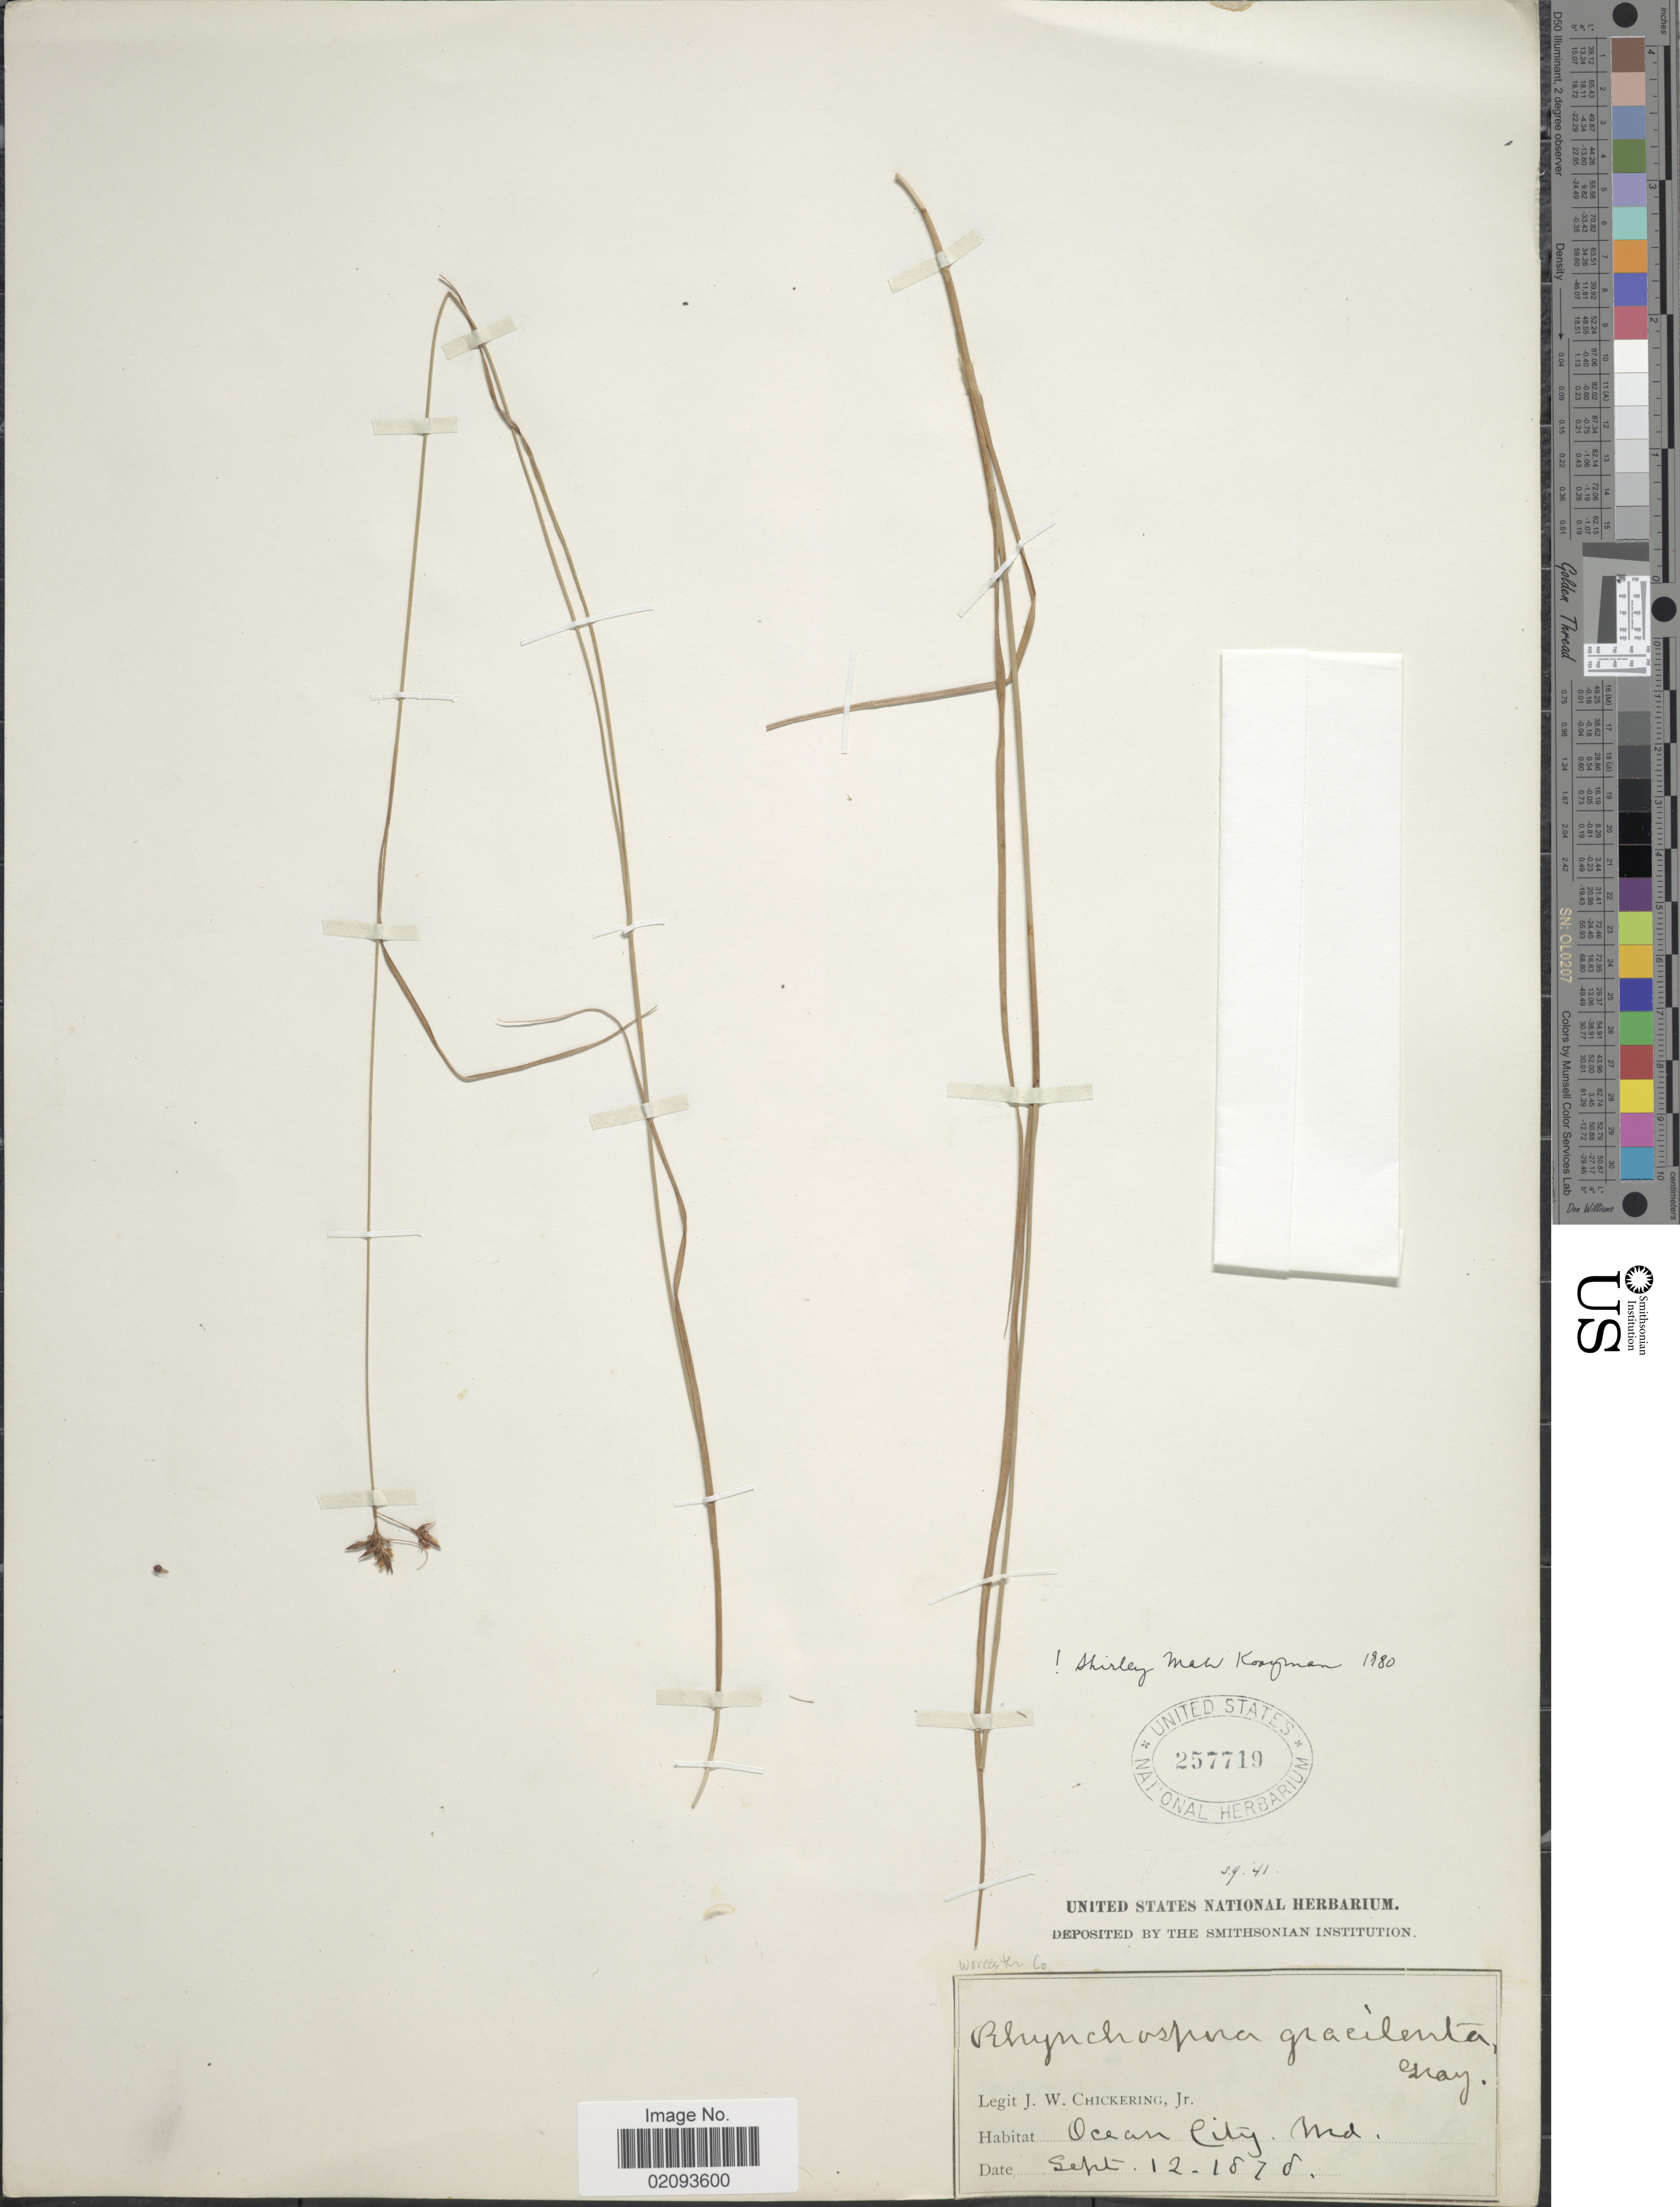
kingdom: Plantae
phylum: Tracheophyta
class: Liliopsida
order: Poales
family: Cyperaceae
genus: Rhynchospora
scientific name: Rhynchospora gracilenta A. Gray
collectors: J. W. Chickering Jr.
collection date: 1878-09-12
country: United States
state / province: Maryland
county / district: Worcester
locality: Ocean City, Md. Worcester Co.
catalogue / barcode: US 257719